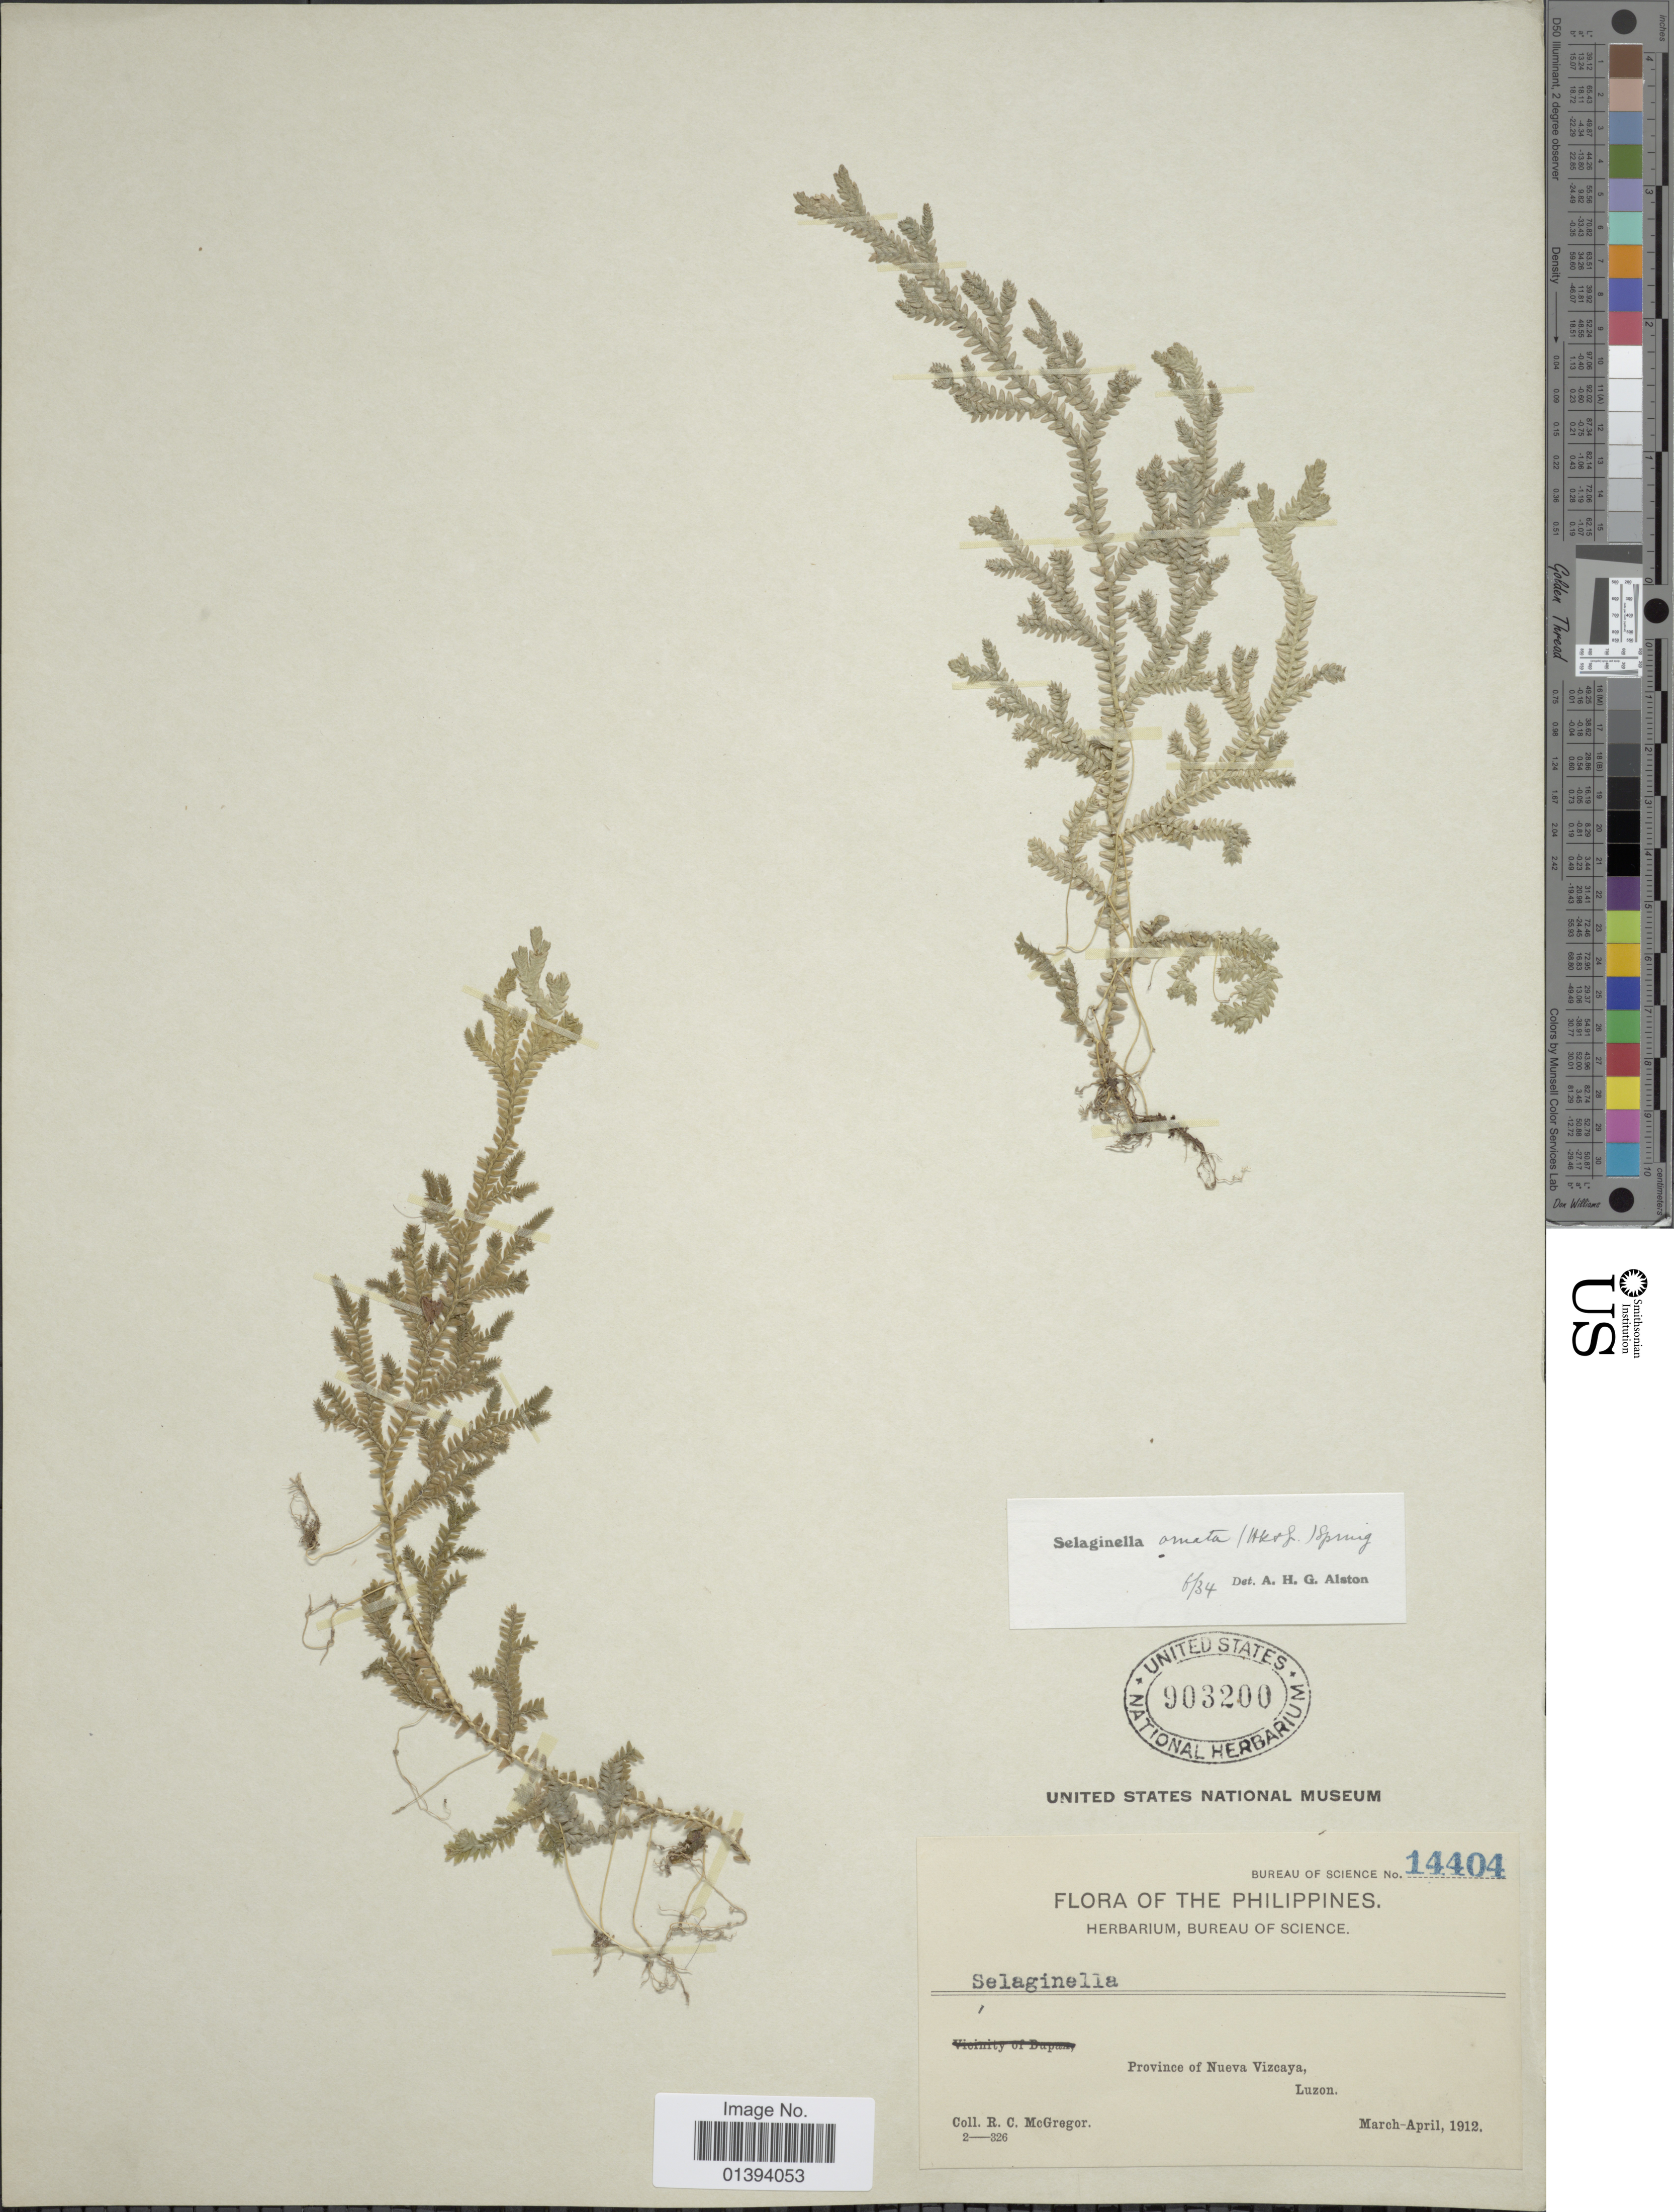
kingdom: Plantae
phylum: Tracheophyta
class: Lycopodiopsida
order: Selaginellales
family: Selaginellaceae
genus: Selaginella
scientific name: Selaginella ornata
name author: (Hook. & Grev.) Spring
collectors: R. C. McGregor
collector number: Bureau of Science 14404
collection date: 1912-03/1912-04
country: Philippines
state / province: Central Luzon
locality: Province of Nueva Vizcaya, Luzon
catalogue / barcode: US 903200